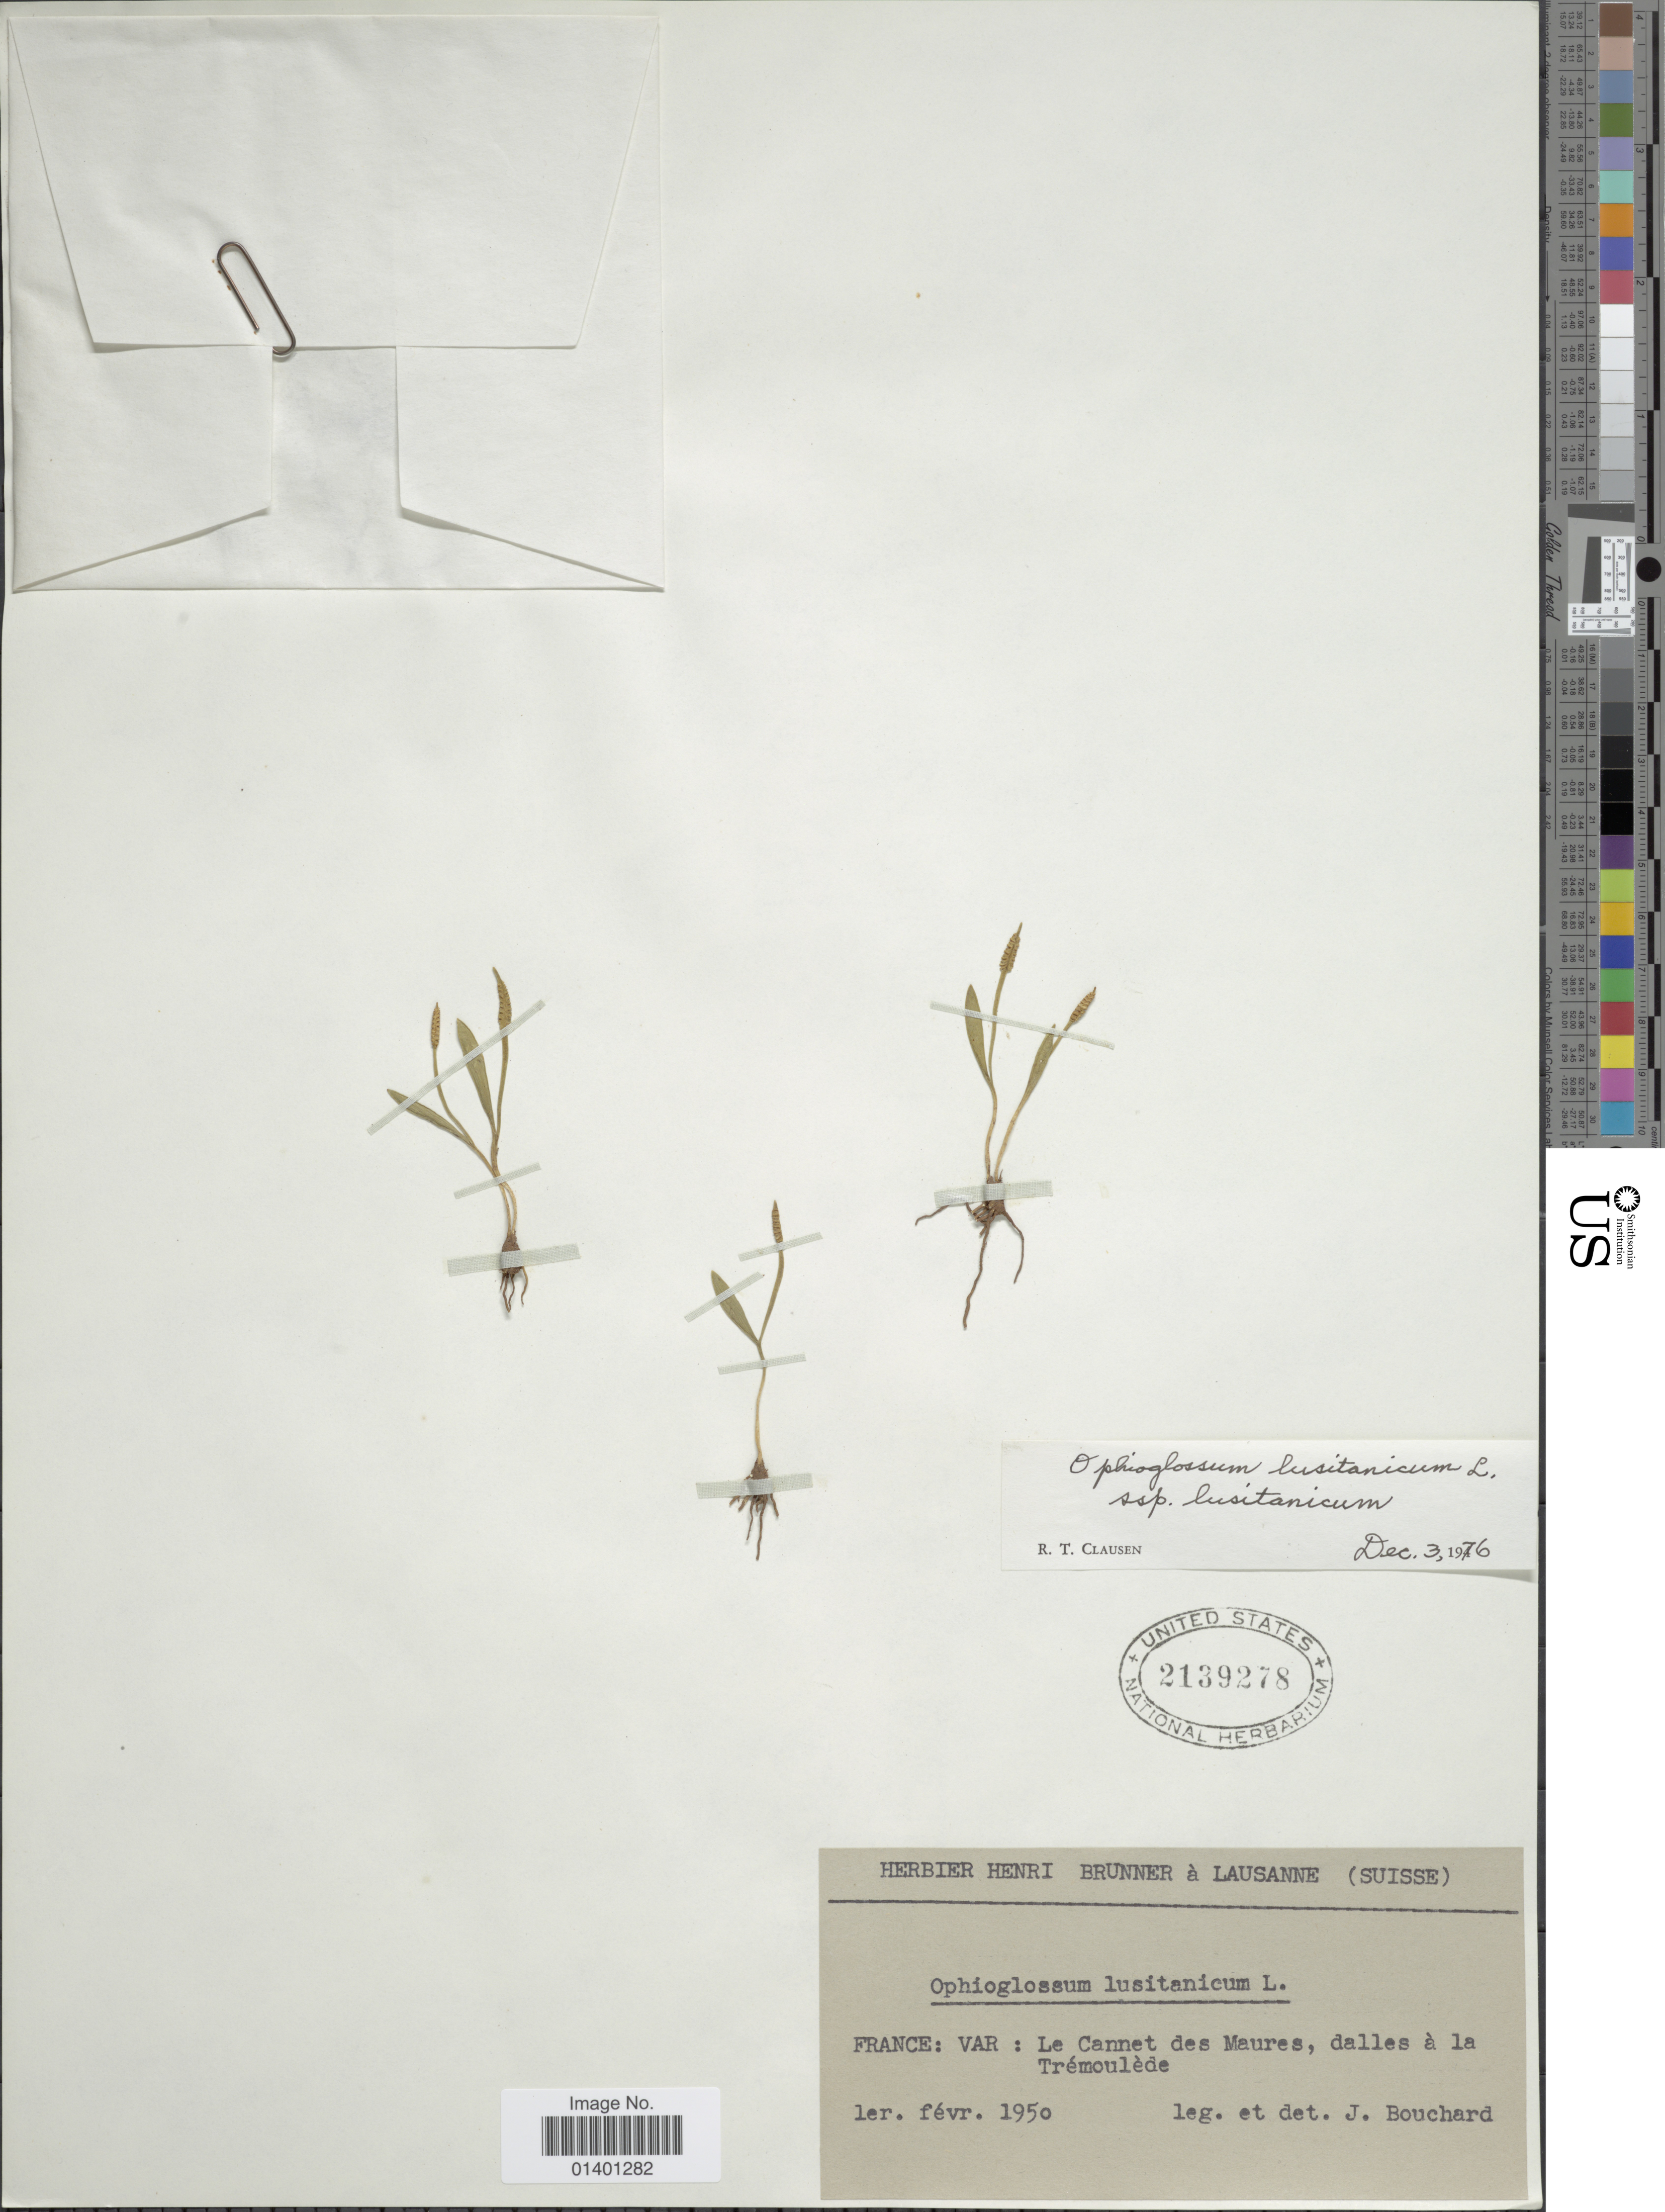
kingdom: Plantae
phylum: Tracheophyta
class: Polypodiopsida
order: Ophioglossales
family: Ophioglossaceae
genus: Ophioglossum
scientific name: Ophioglossum lusitanicum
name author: L.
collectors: J. Bouchard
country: France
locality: Var: Le Cannet des Maures, dalles a la Trémoulède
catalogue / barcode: US 2139278